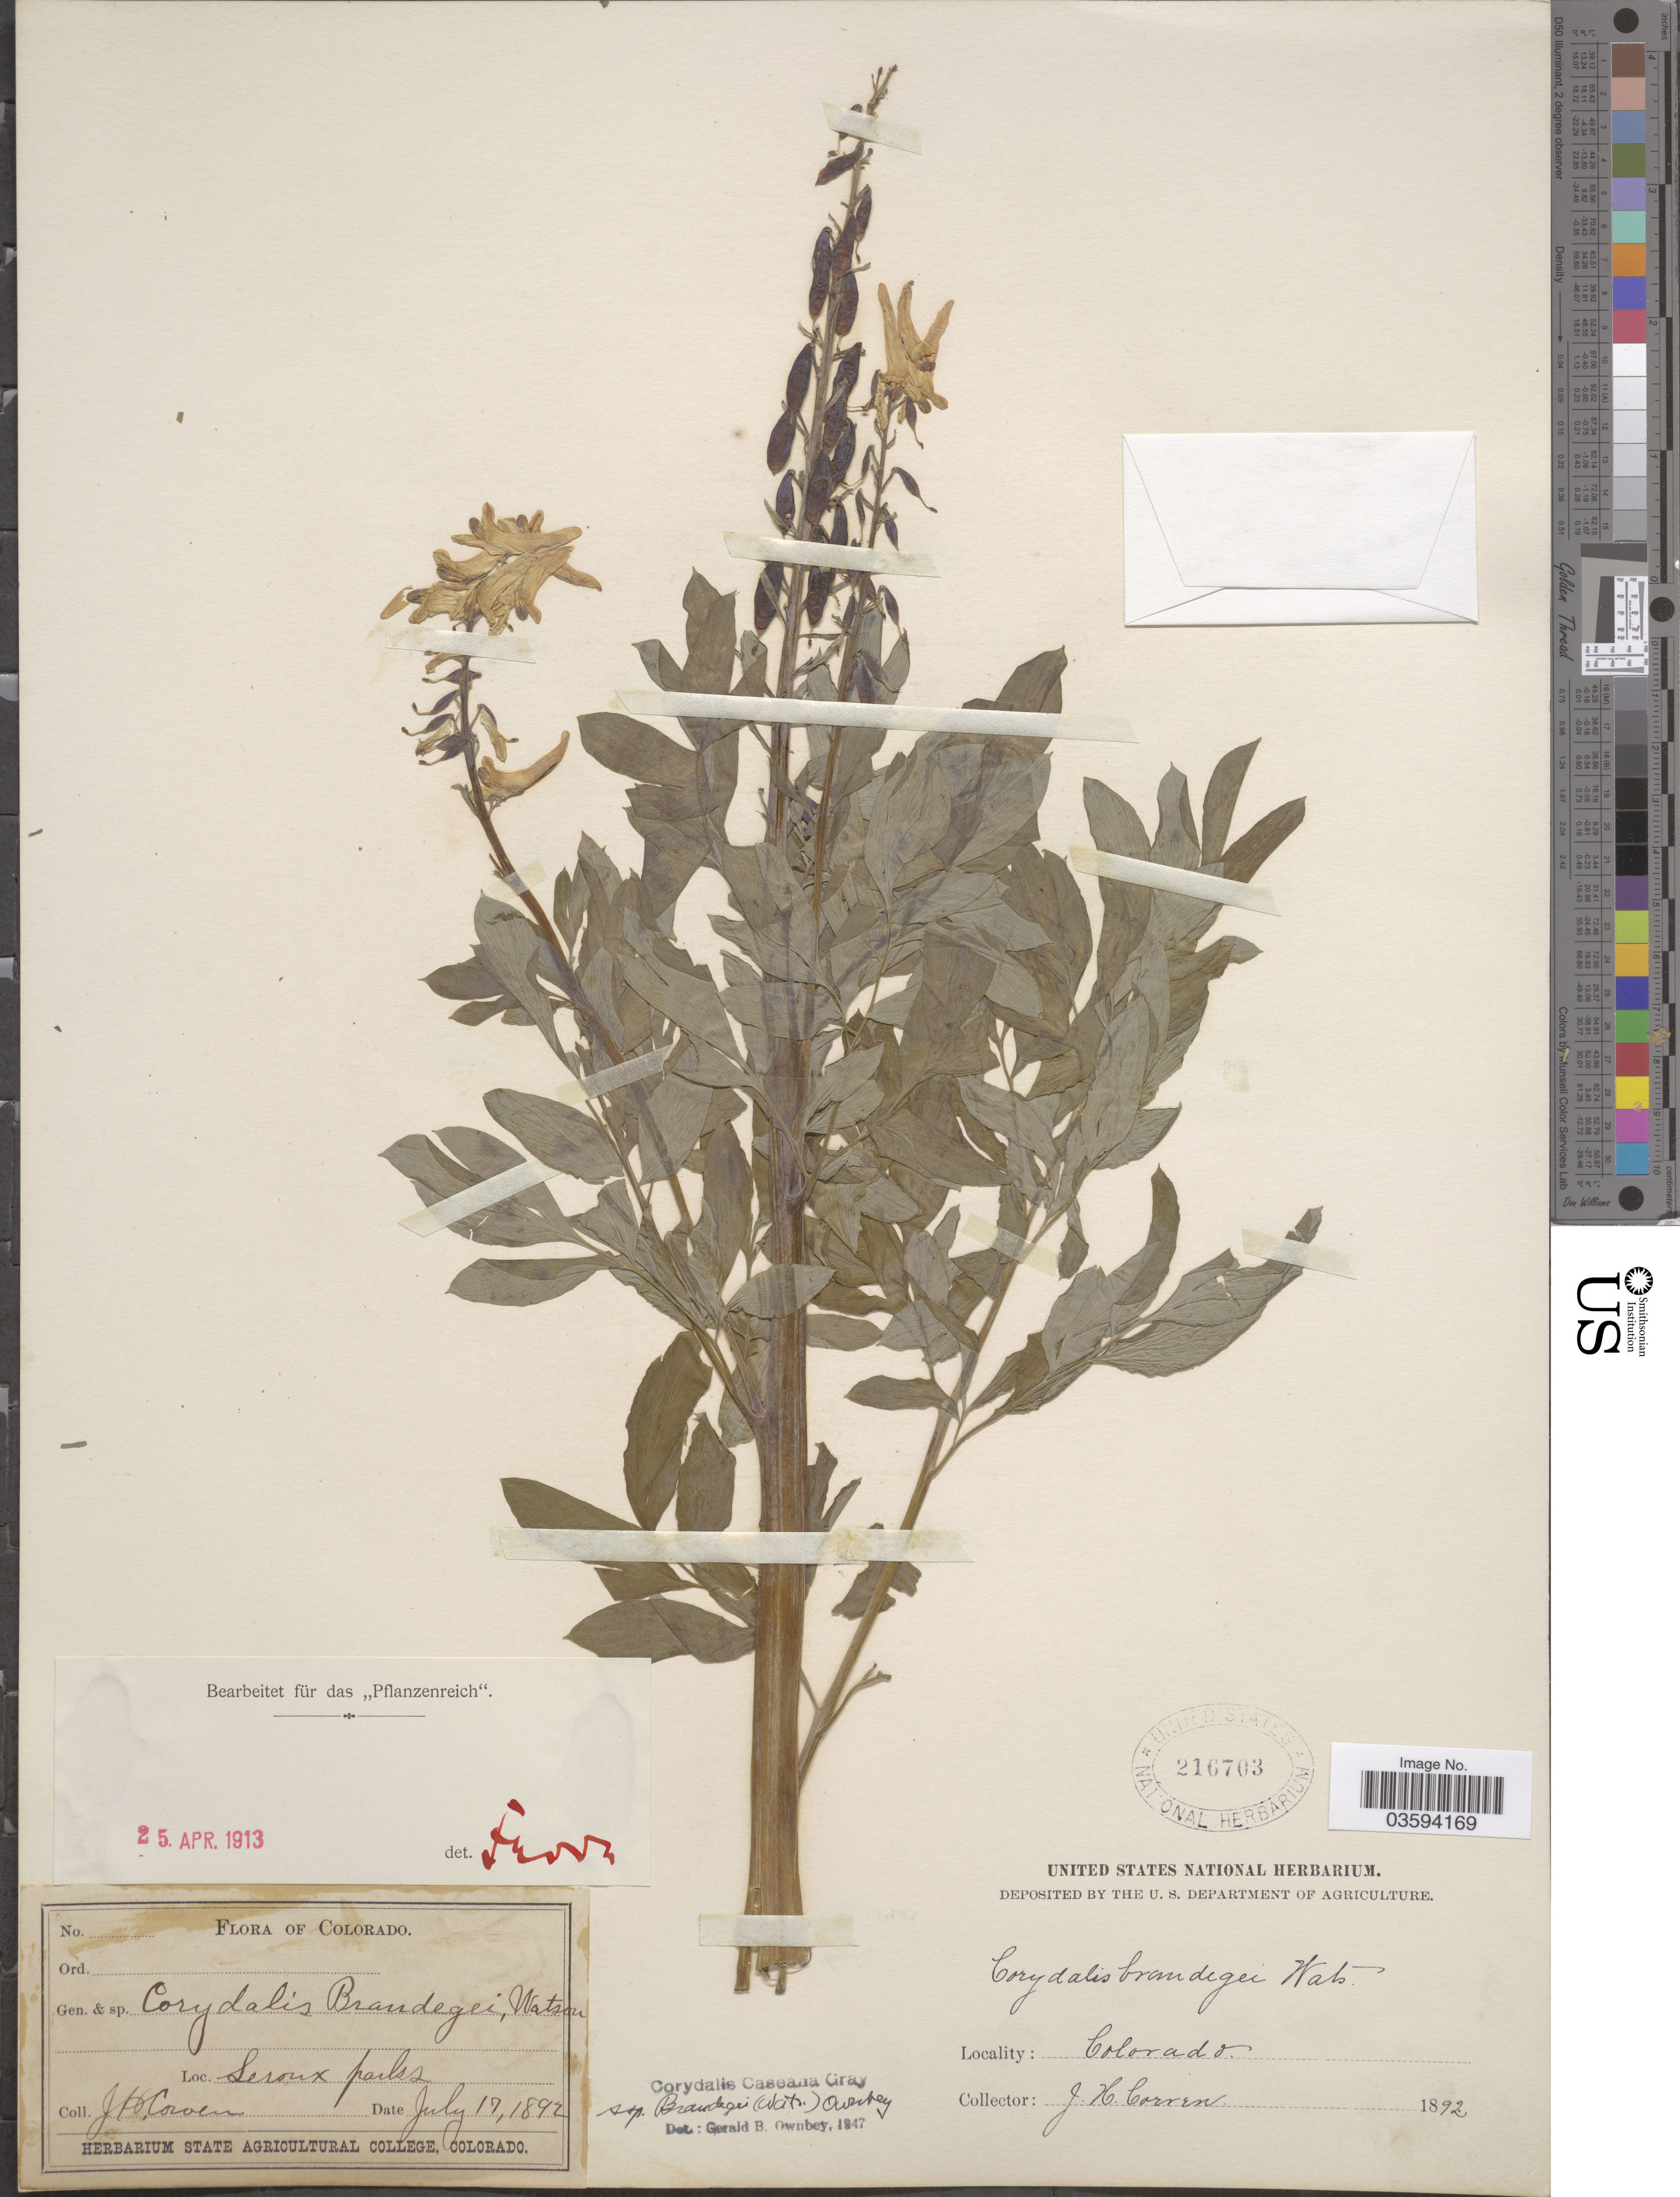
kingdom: Plantae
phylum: Tracheophyta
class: Magnoliopsida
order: Ranunculales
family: Papaveraceae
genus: Corydalis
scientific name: Corydalis caseana subsp. brandegeei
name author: (S. Watson) G.B. Ownbey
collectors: J. H. Cowen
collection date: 1892-07-17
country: United States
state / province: Colorado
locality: Leroux parks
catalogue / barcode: US 216703